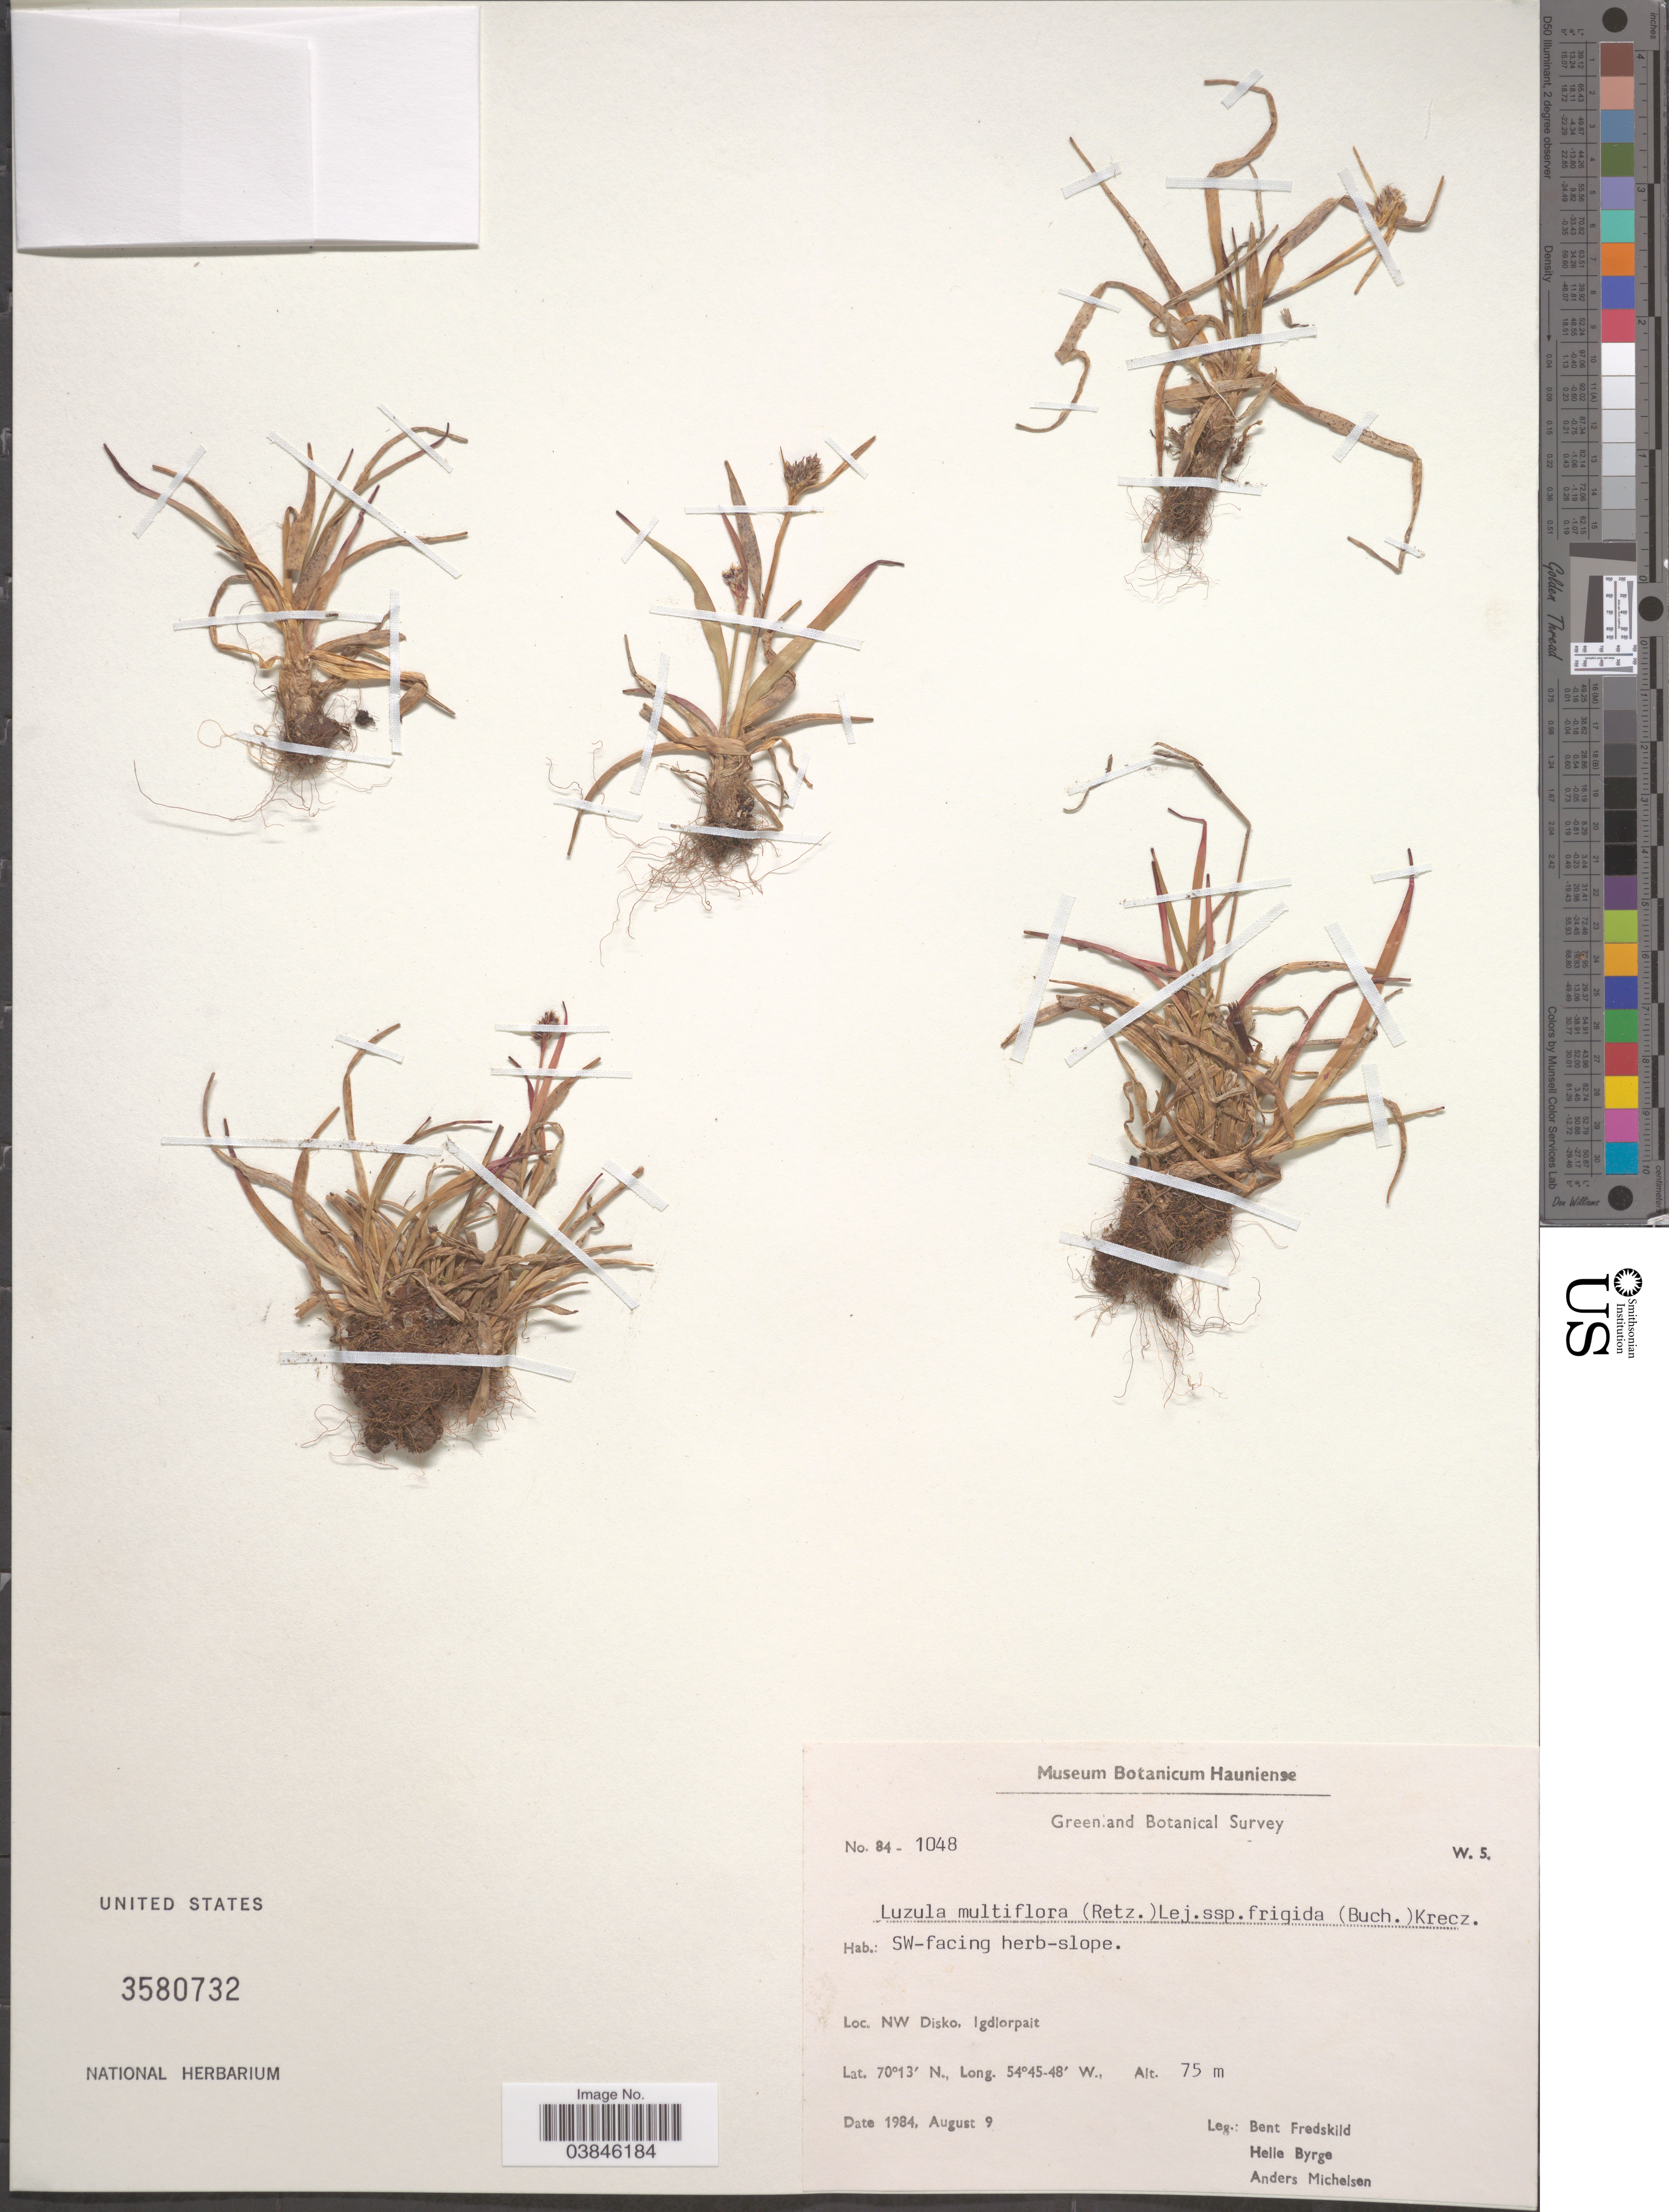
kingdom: Plantae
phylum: Tracheophyta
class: Liliopsida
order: Poales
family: Juncaceae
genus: Luzula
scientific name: Luzula multiflora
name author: (Ehrh.) Lej.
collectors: B. Fredskild, H. Byrge & A. Michelsen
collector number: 84-1048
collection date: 1984-08-09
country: Greenland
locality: NW Disko, Igdlorpait.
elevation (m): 75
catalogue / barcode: US 3580732